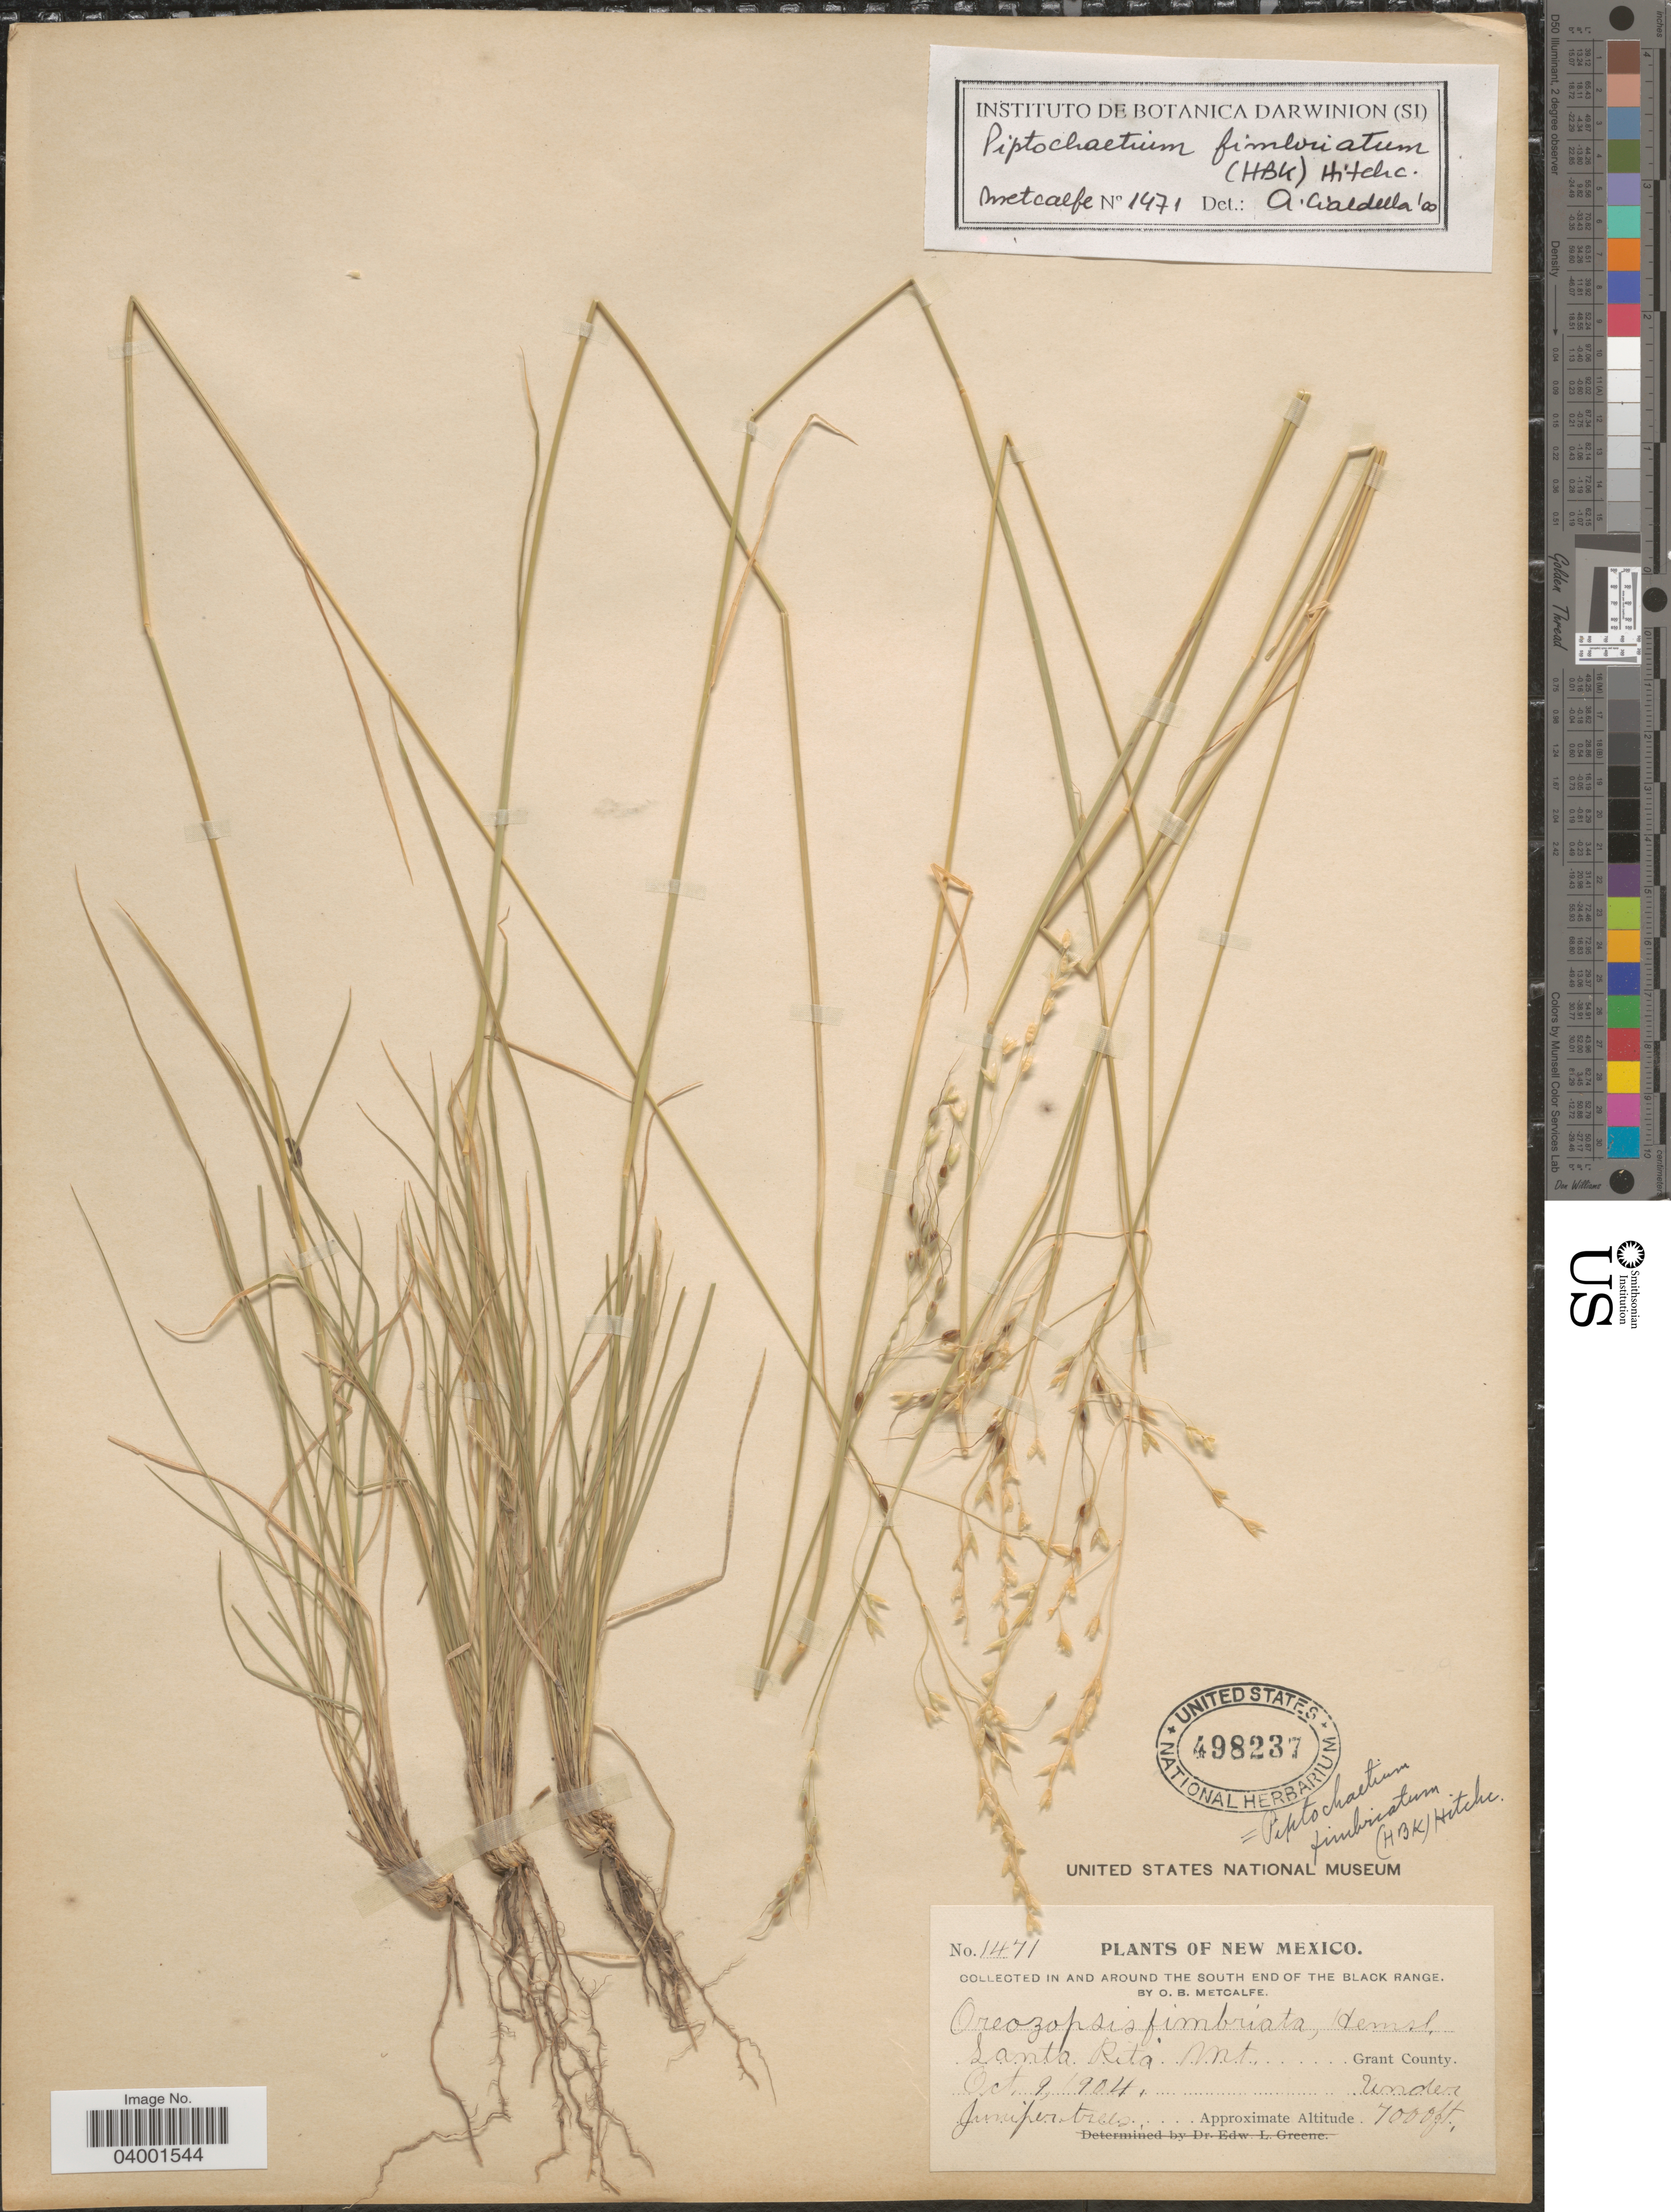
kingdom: Plantae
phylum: Tracheophyta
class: Liliopsida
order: Poales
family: Poaceae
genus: Piptochaetium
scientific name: Piptochaetium fimbriatum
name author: (Kunth) Hitchc.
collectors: O. B. Metcalfe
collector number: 1471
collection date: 1904-10-09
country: United States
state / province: New Mexico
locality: In and around the south end of the Black Range. Santa Rita Mt. Grant County.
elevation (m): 2134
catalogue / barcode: US 498237